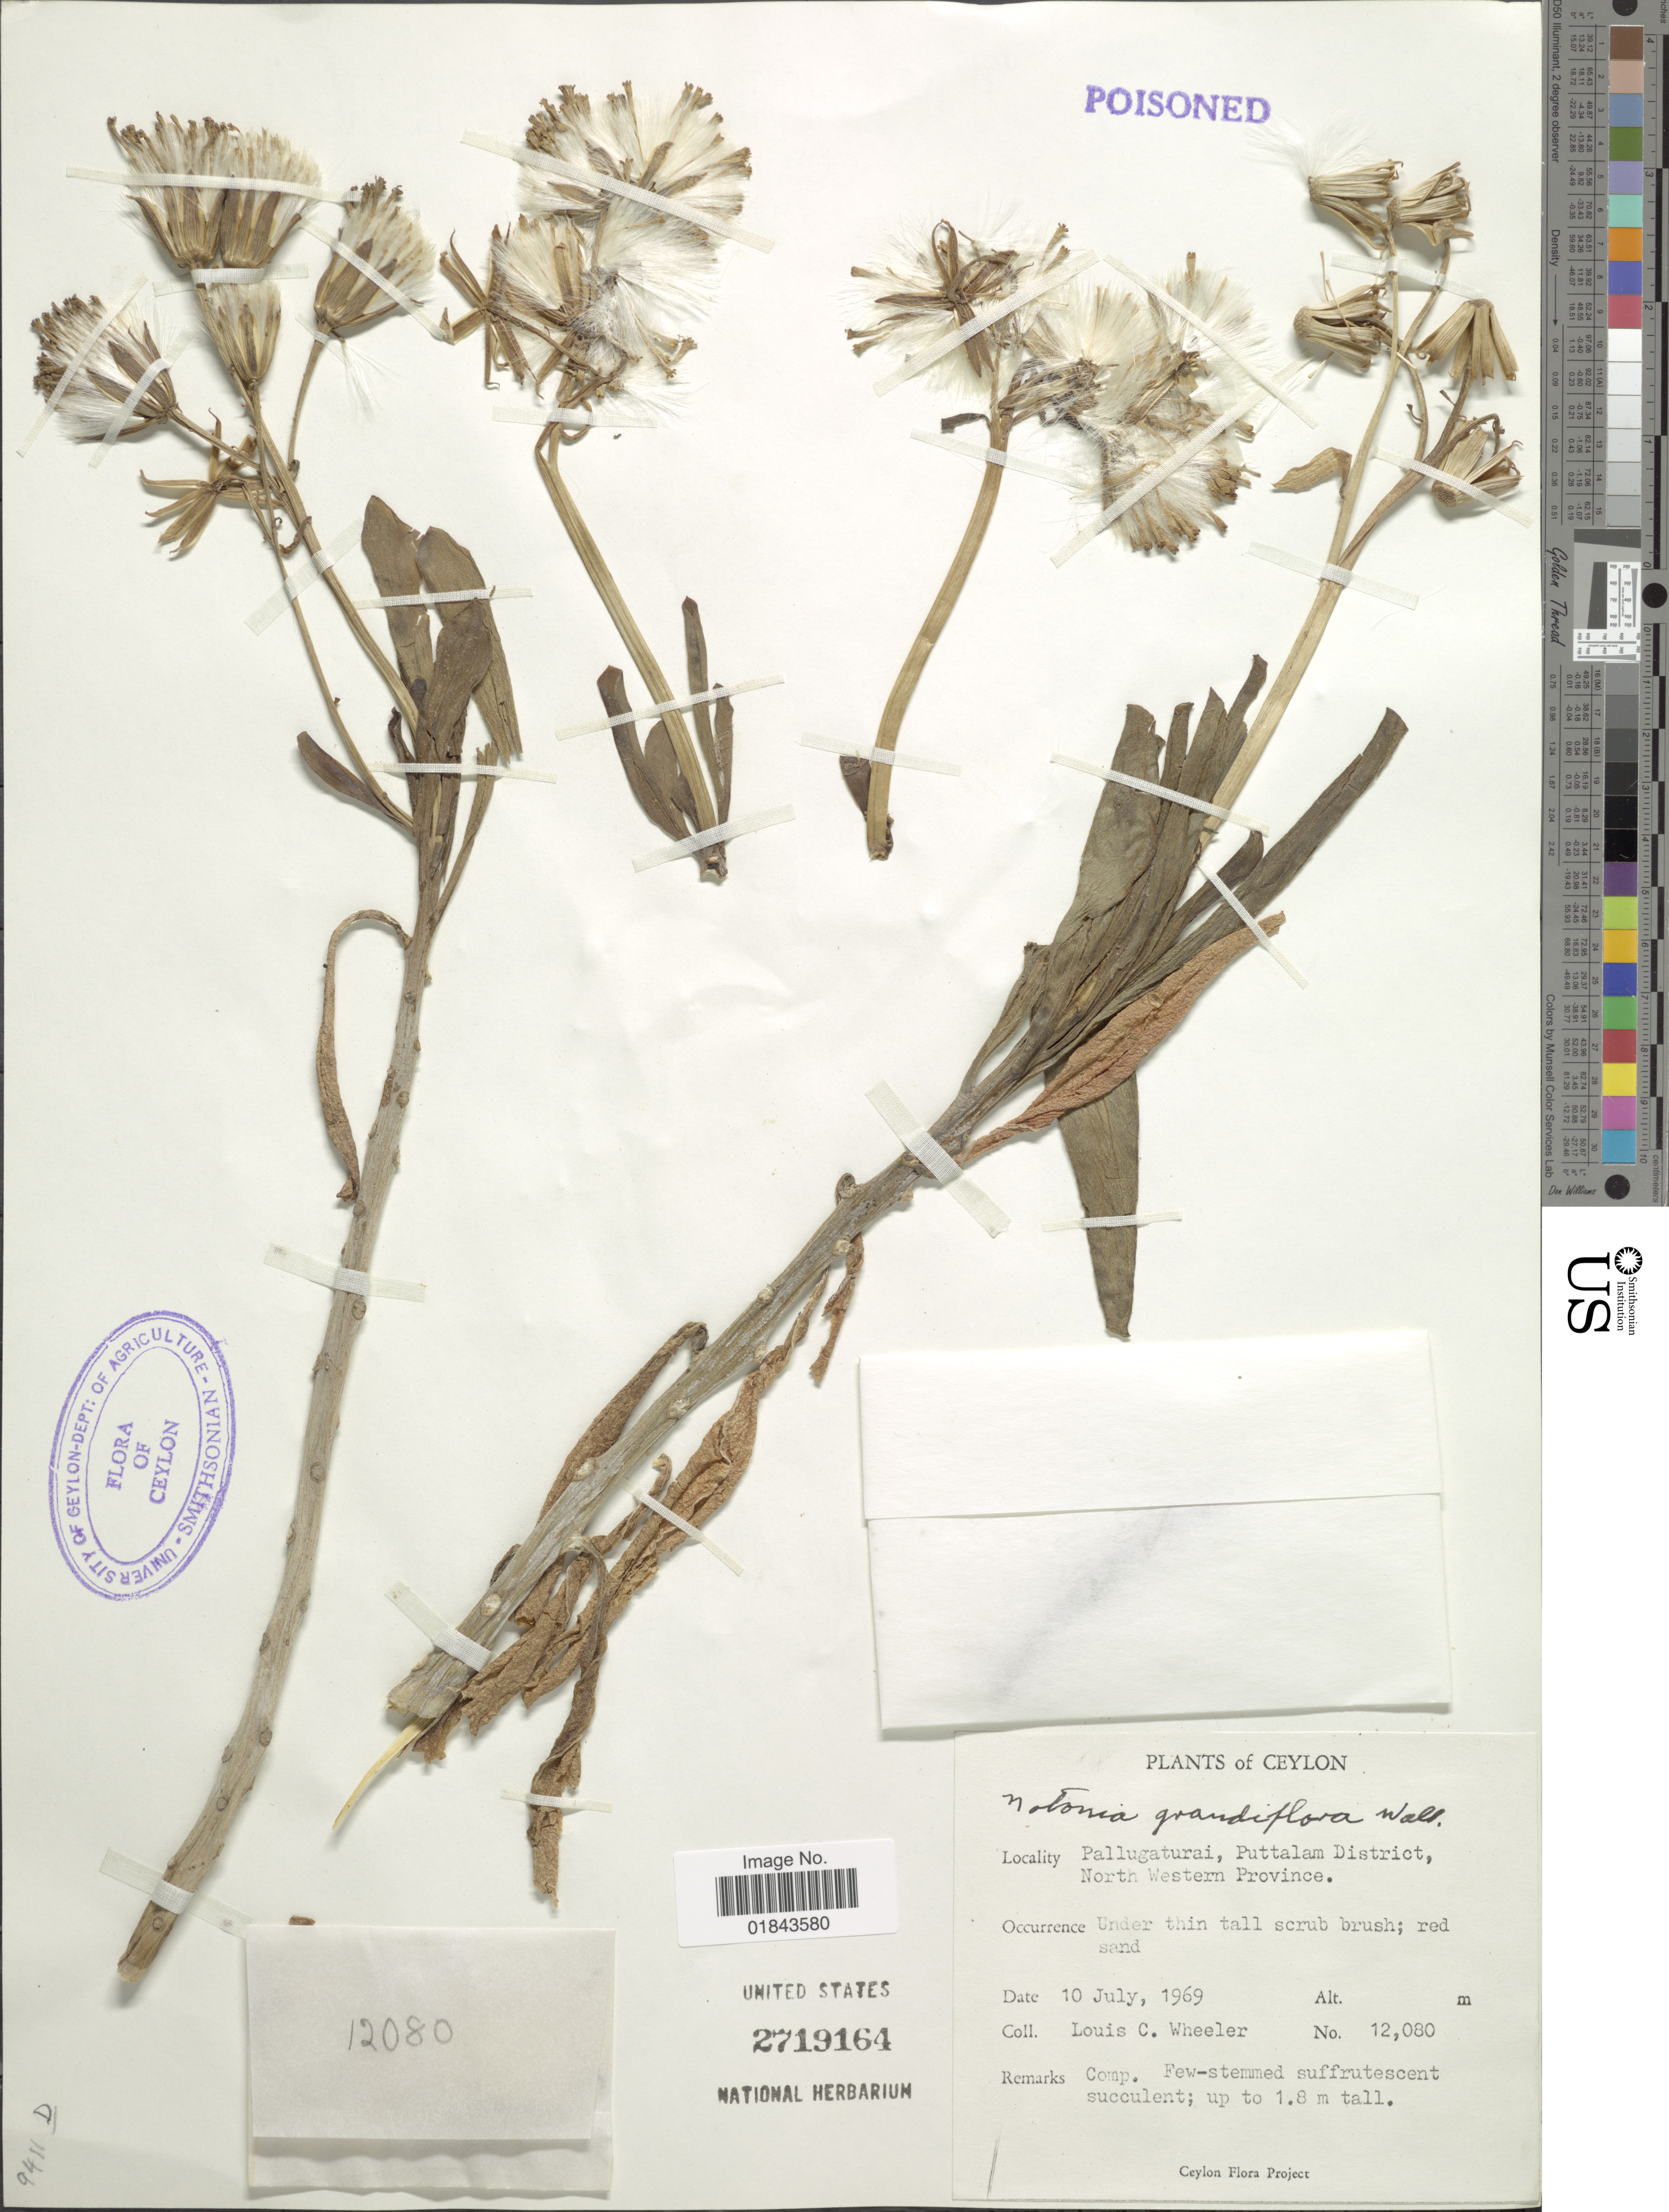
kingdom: Plantae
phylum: Tracheophyta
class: Magnoliopsida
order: Asterales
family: Asteraceae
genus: Notonia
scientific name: Notonia grandiflora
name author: DC.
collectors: L. C. Wheeler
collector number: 12080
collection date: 1969-07-10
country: Sri Lanka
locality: Ceylon, Pallugaturai, Puttalam District, North Western Province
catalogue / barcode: US 2719164